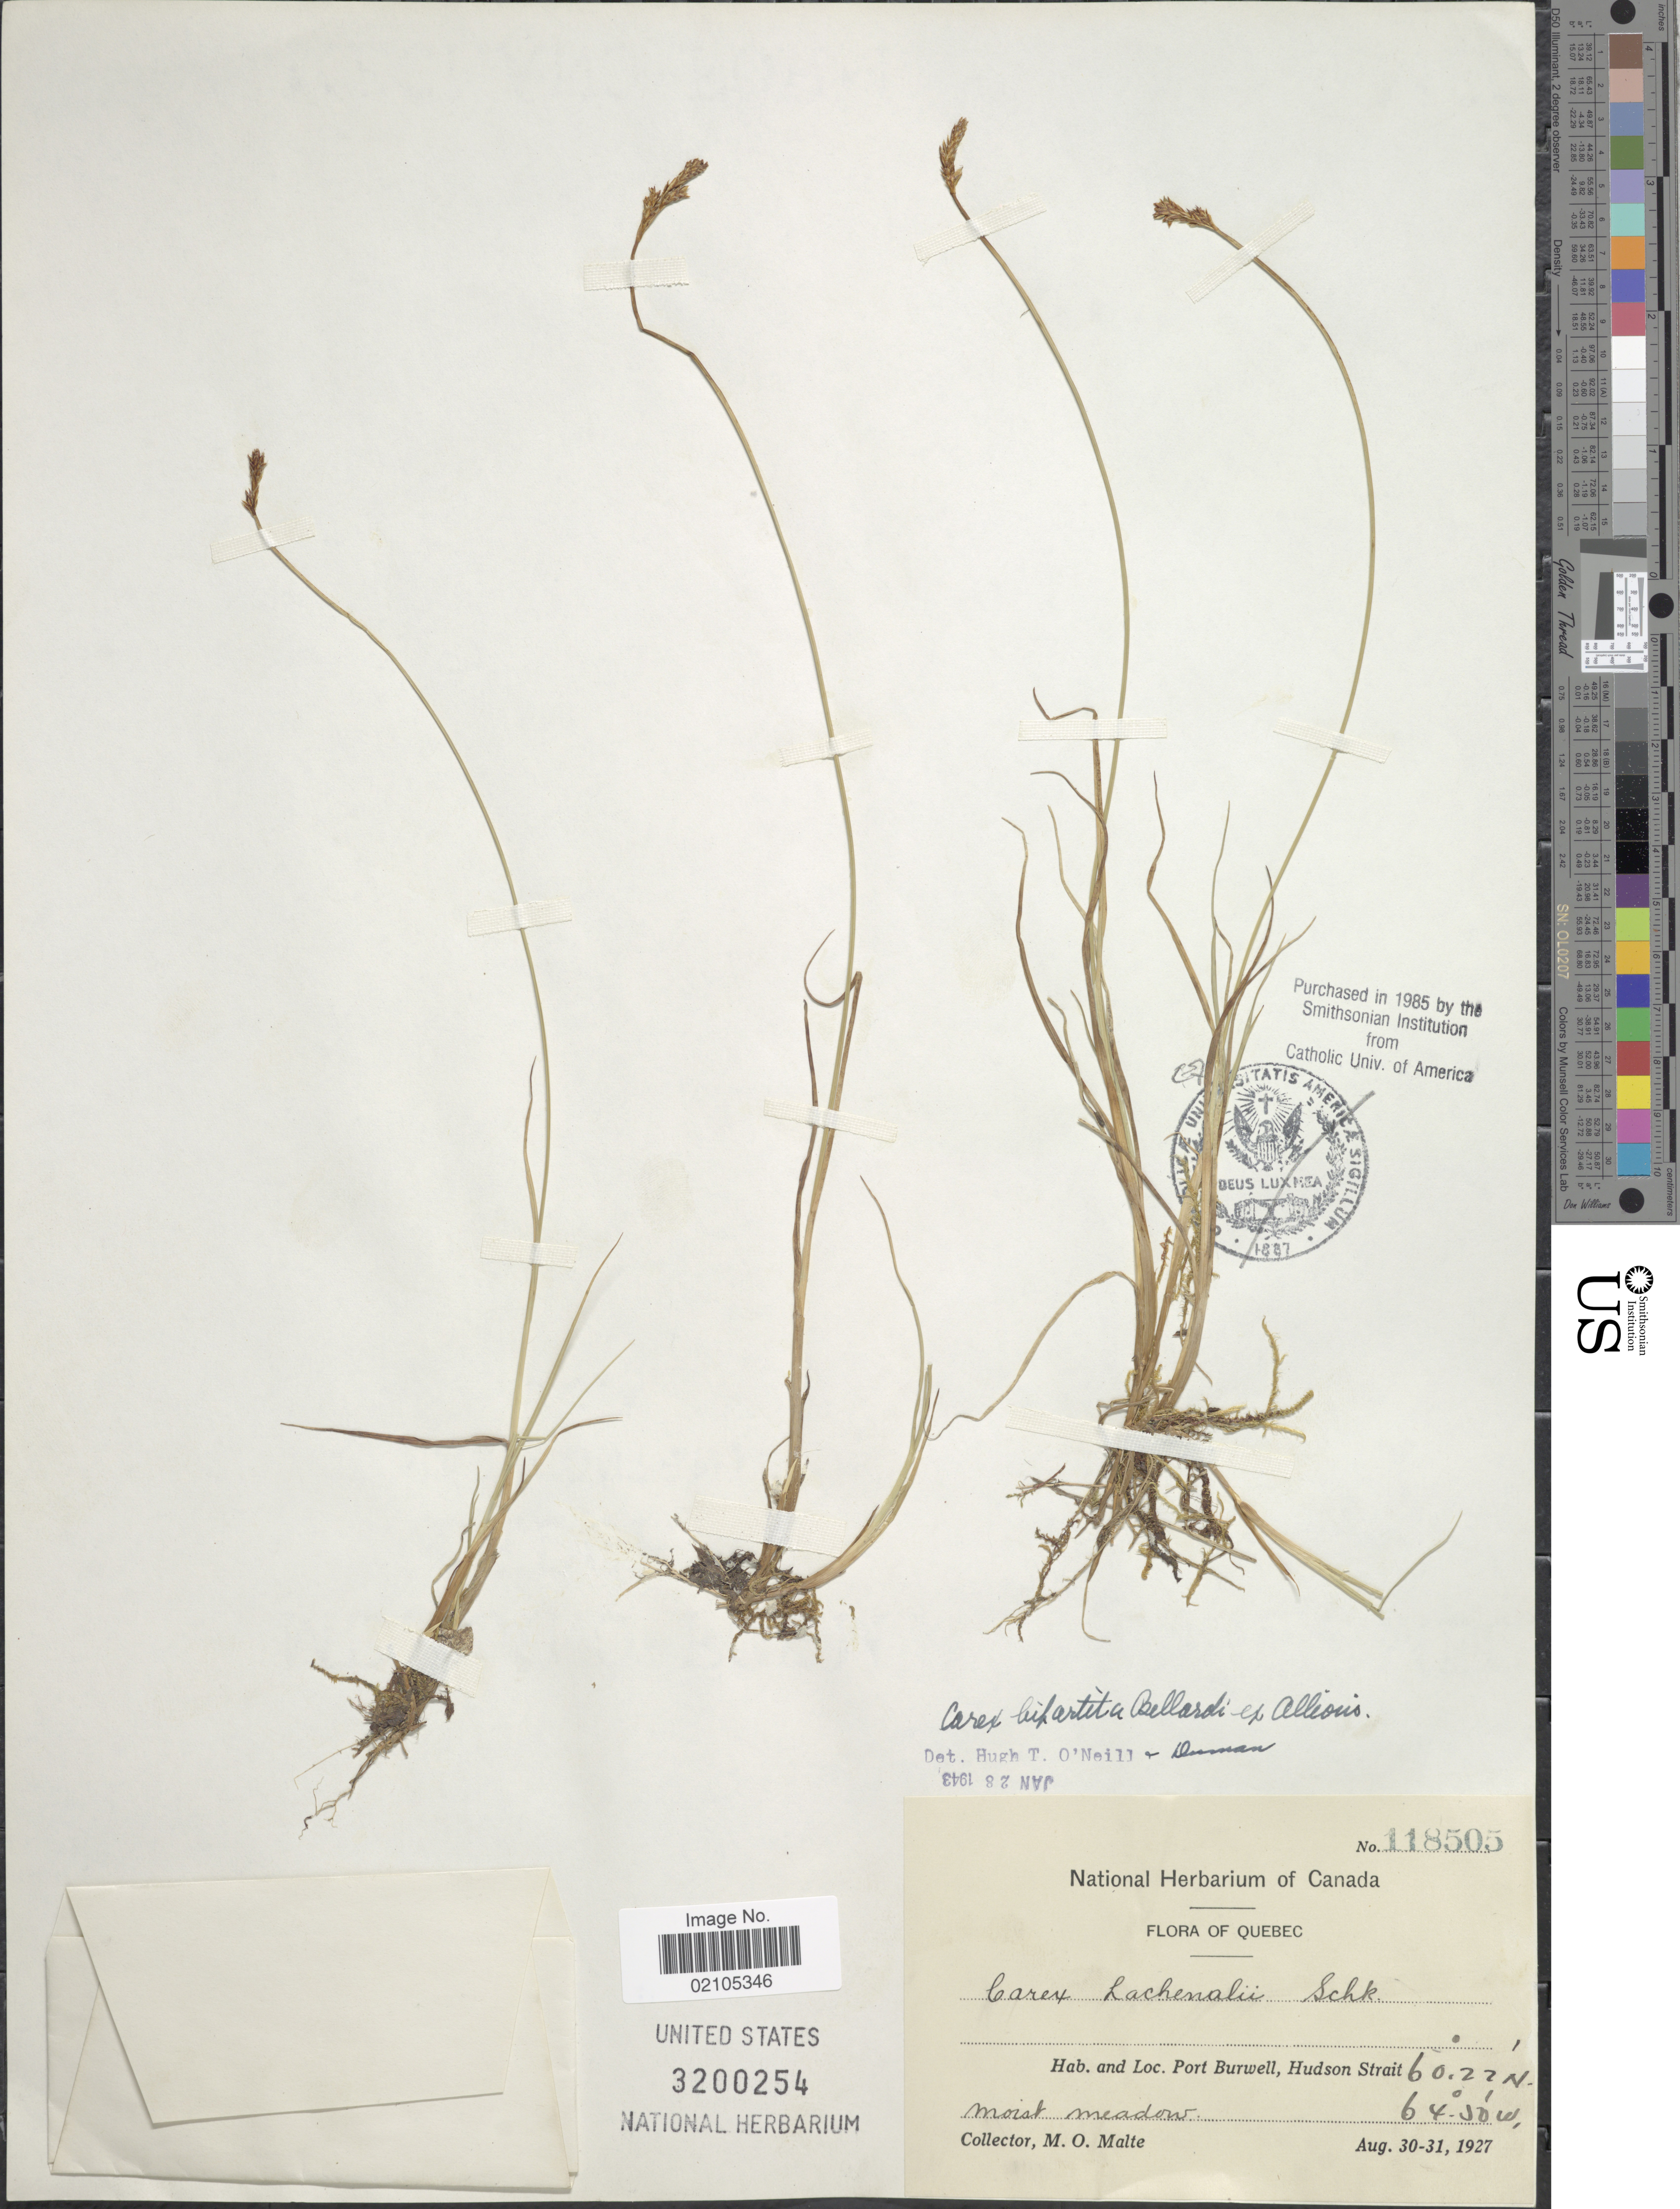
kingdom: Plantae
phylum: Tracheophyta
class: Liliopsida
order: Poales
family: Cyperaceae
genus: Carex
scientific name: Carex lachenalii subsp. lachenalii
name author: Schkuhr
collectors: M. O. Malte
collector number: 118505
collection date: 1927-08-30/1927-08-31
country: Canada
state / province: Quebec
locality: Port Burwell, Hudson Strait, Moist meadow.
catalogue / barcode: US 3200254